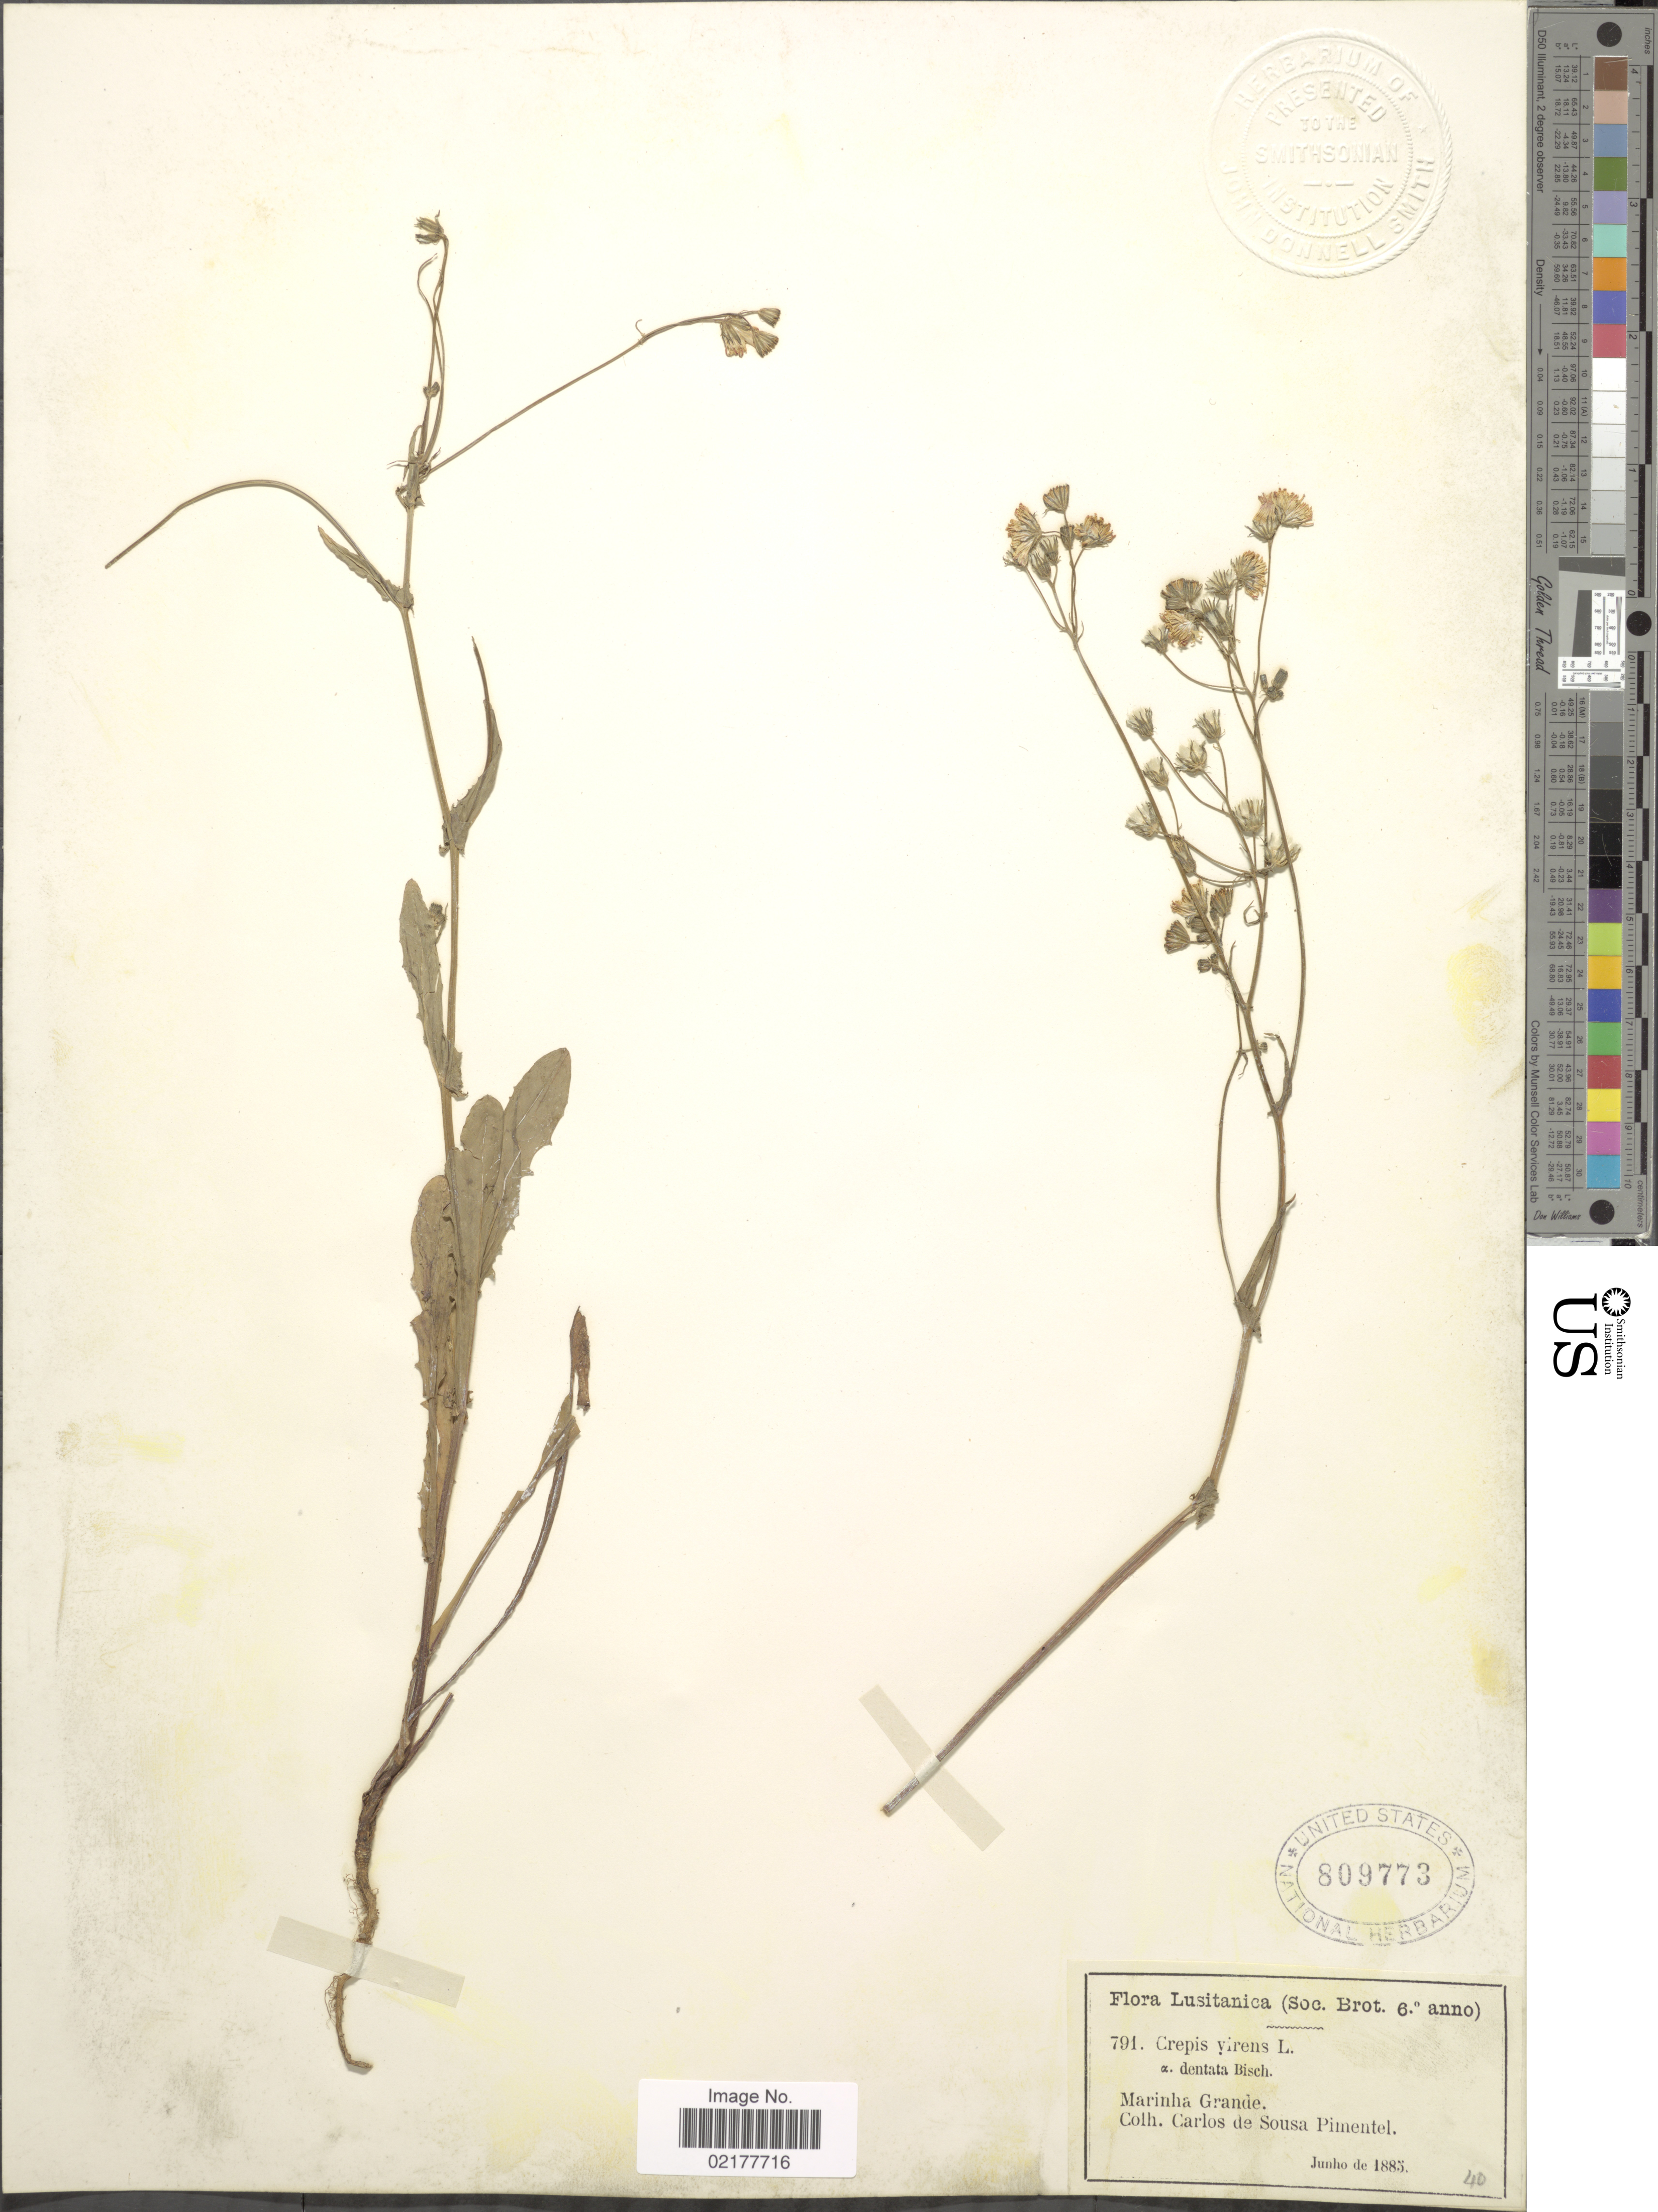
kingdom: Plantae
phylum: Tracheophyta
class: Magnoliopsida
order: Asterales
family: Asteraceae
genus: Crepis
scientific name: Crepis capillaris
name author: (L.) Wallr.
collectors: C. Sousa Pimentel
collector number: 791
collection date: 1883-06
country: Portugal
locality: Marinha Grande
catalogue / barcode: US 809773